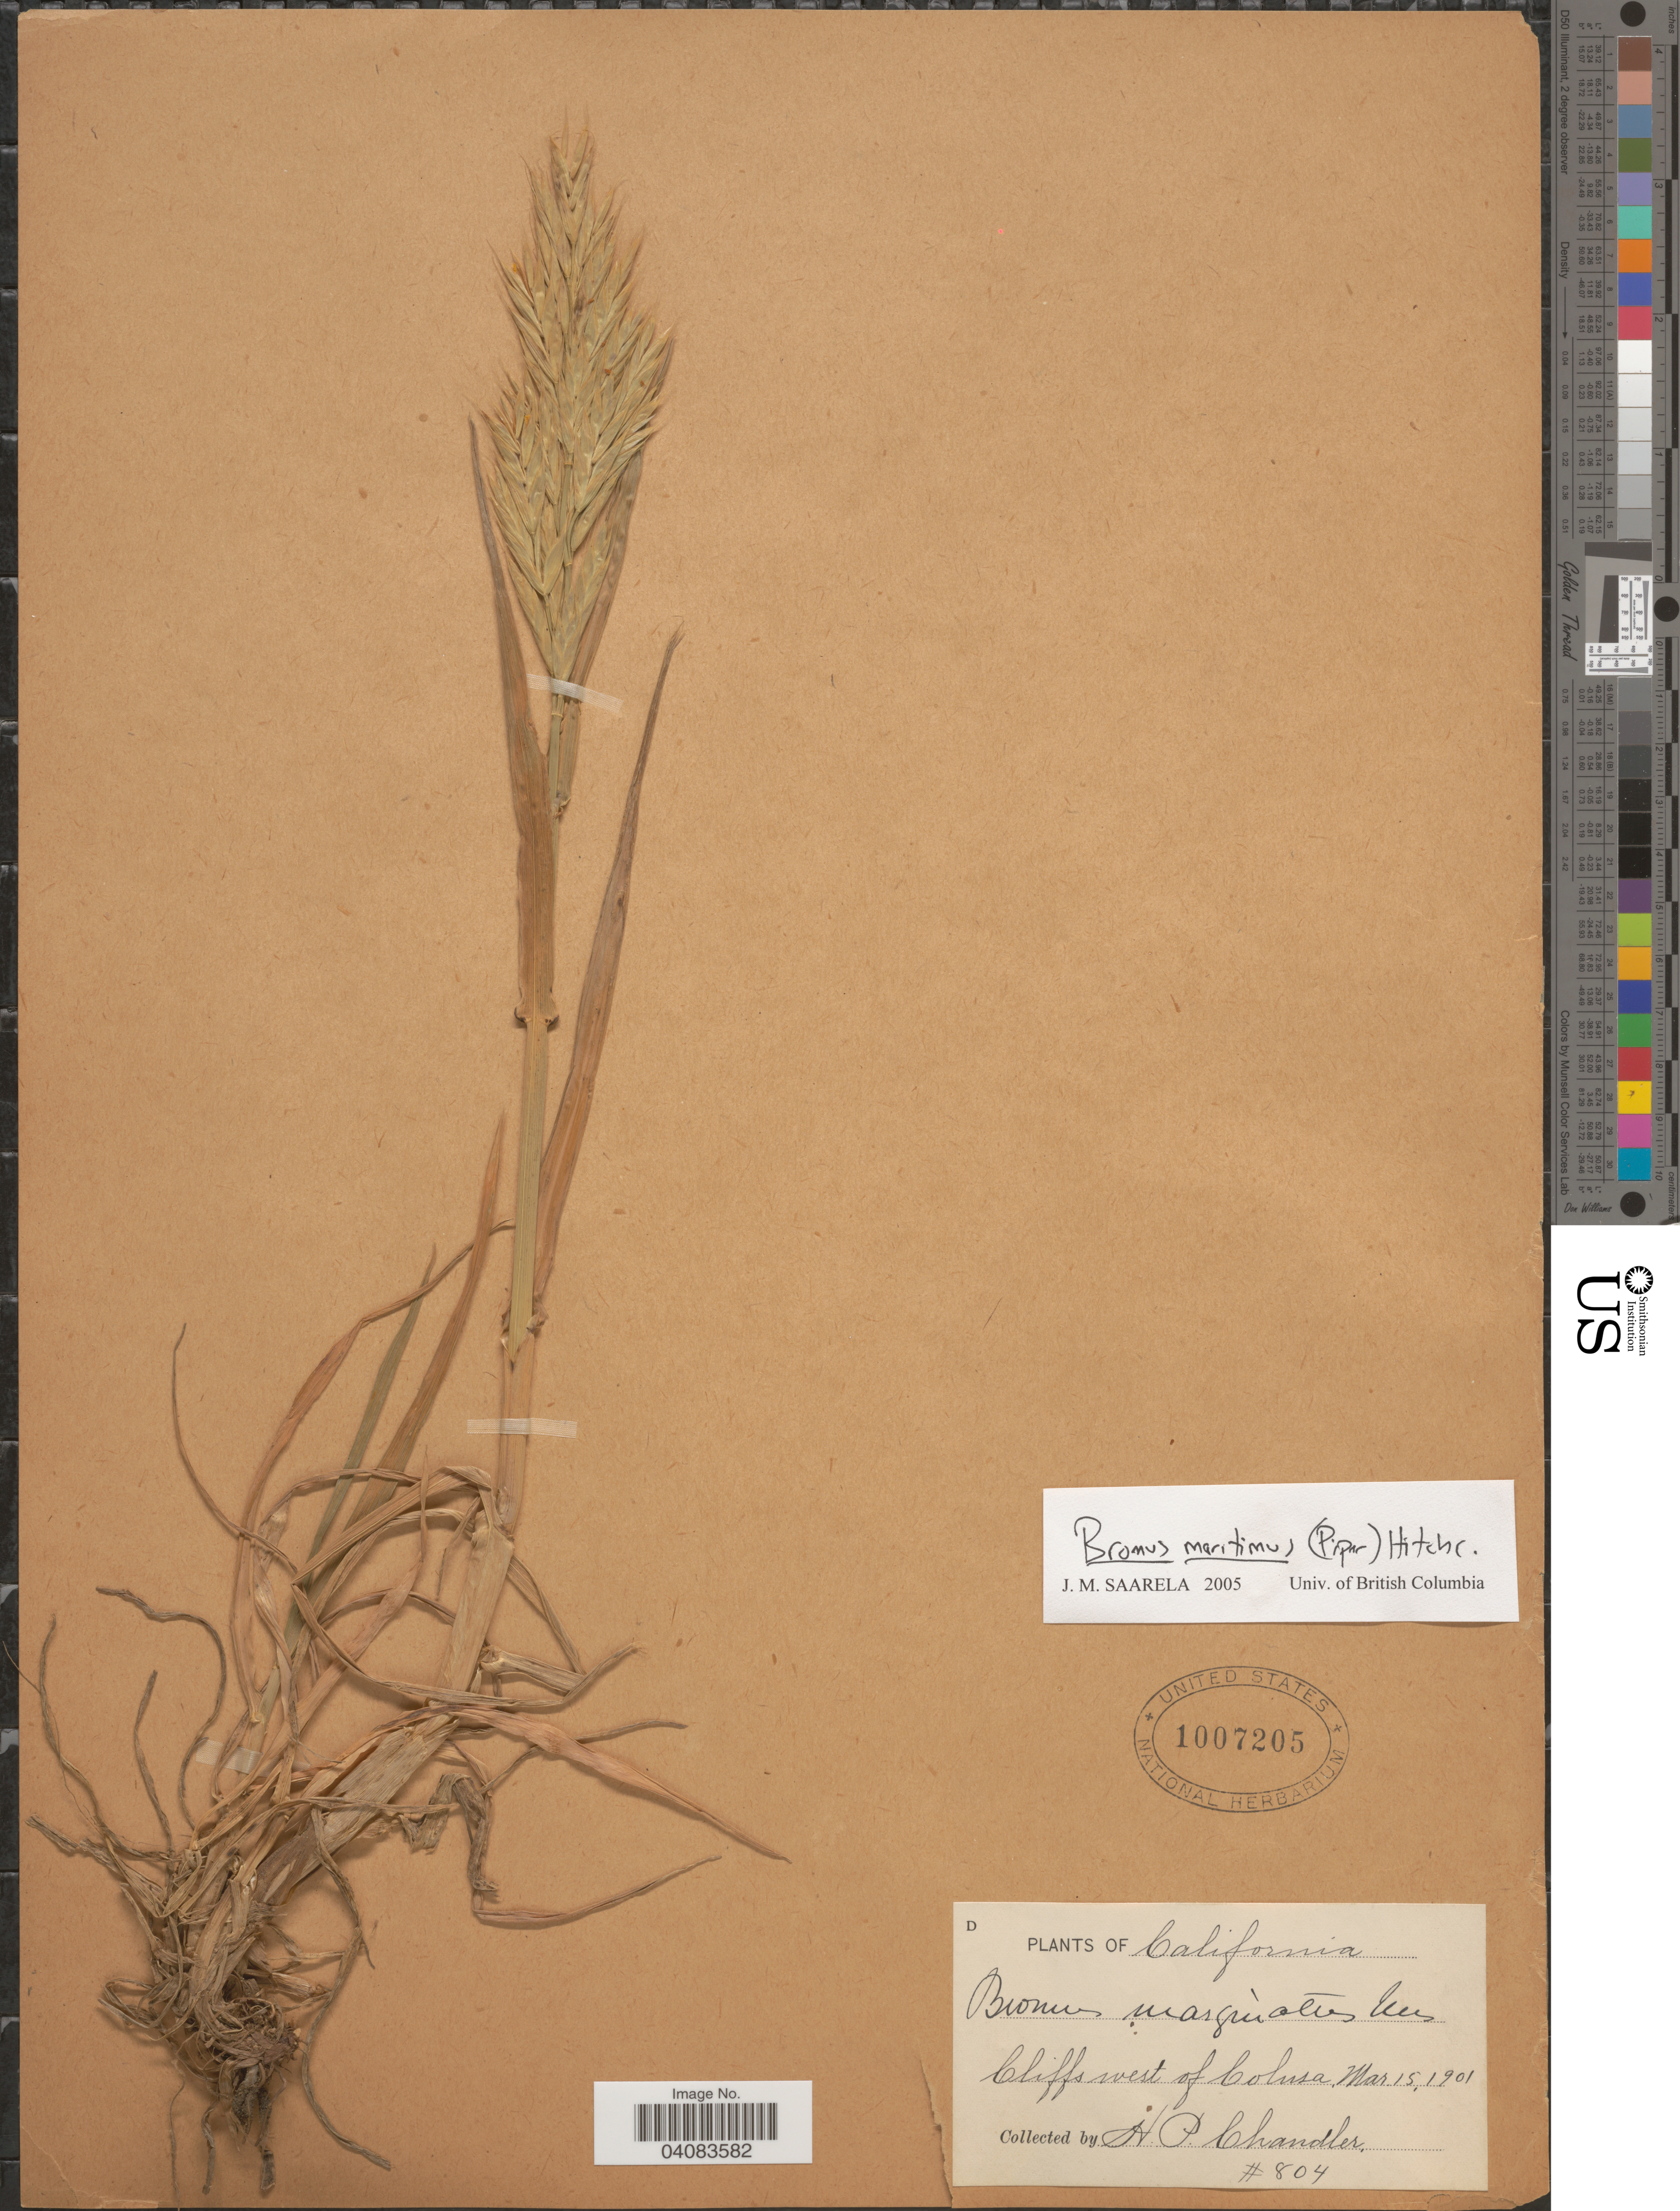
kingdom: Plantae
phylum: Tracheophyta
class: Liliopsida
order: Poales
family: Poaceae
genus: Bromus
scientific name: Bromus marginatus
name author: Nees ex Steud.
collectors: H. Chandler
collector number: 804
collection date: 1901-03-15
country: United States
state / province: California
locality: Cliffs west of Colma.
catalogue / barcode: US 1007205